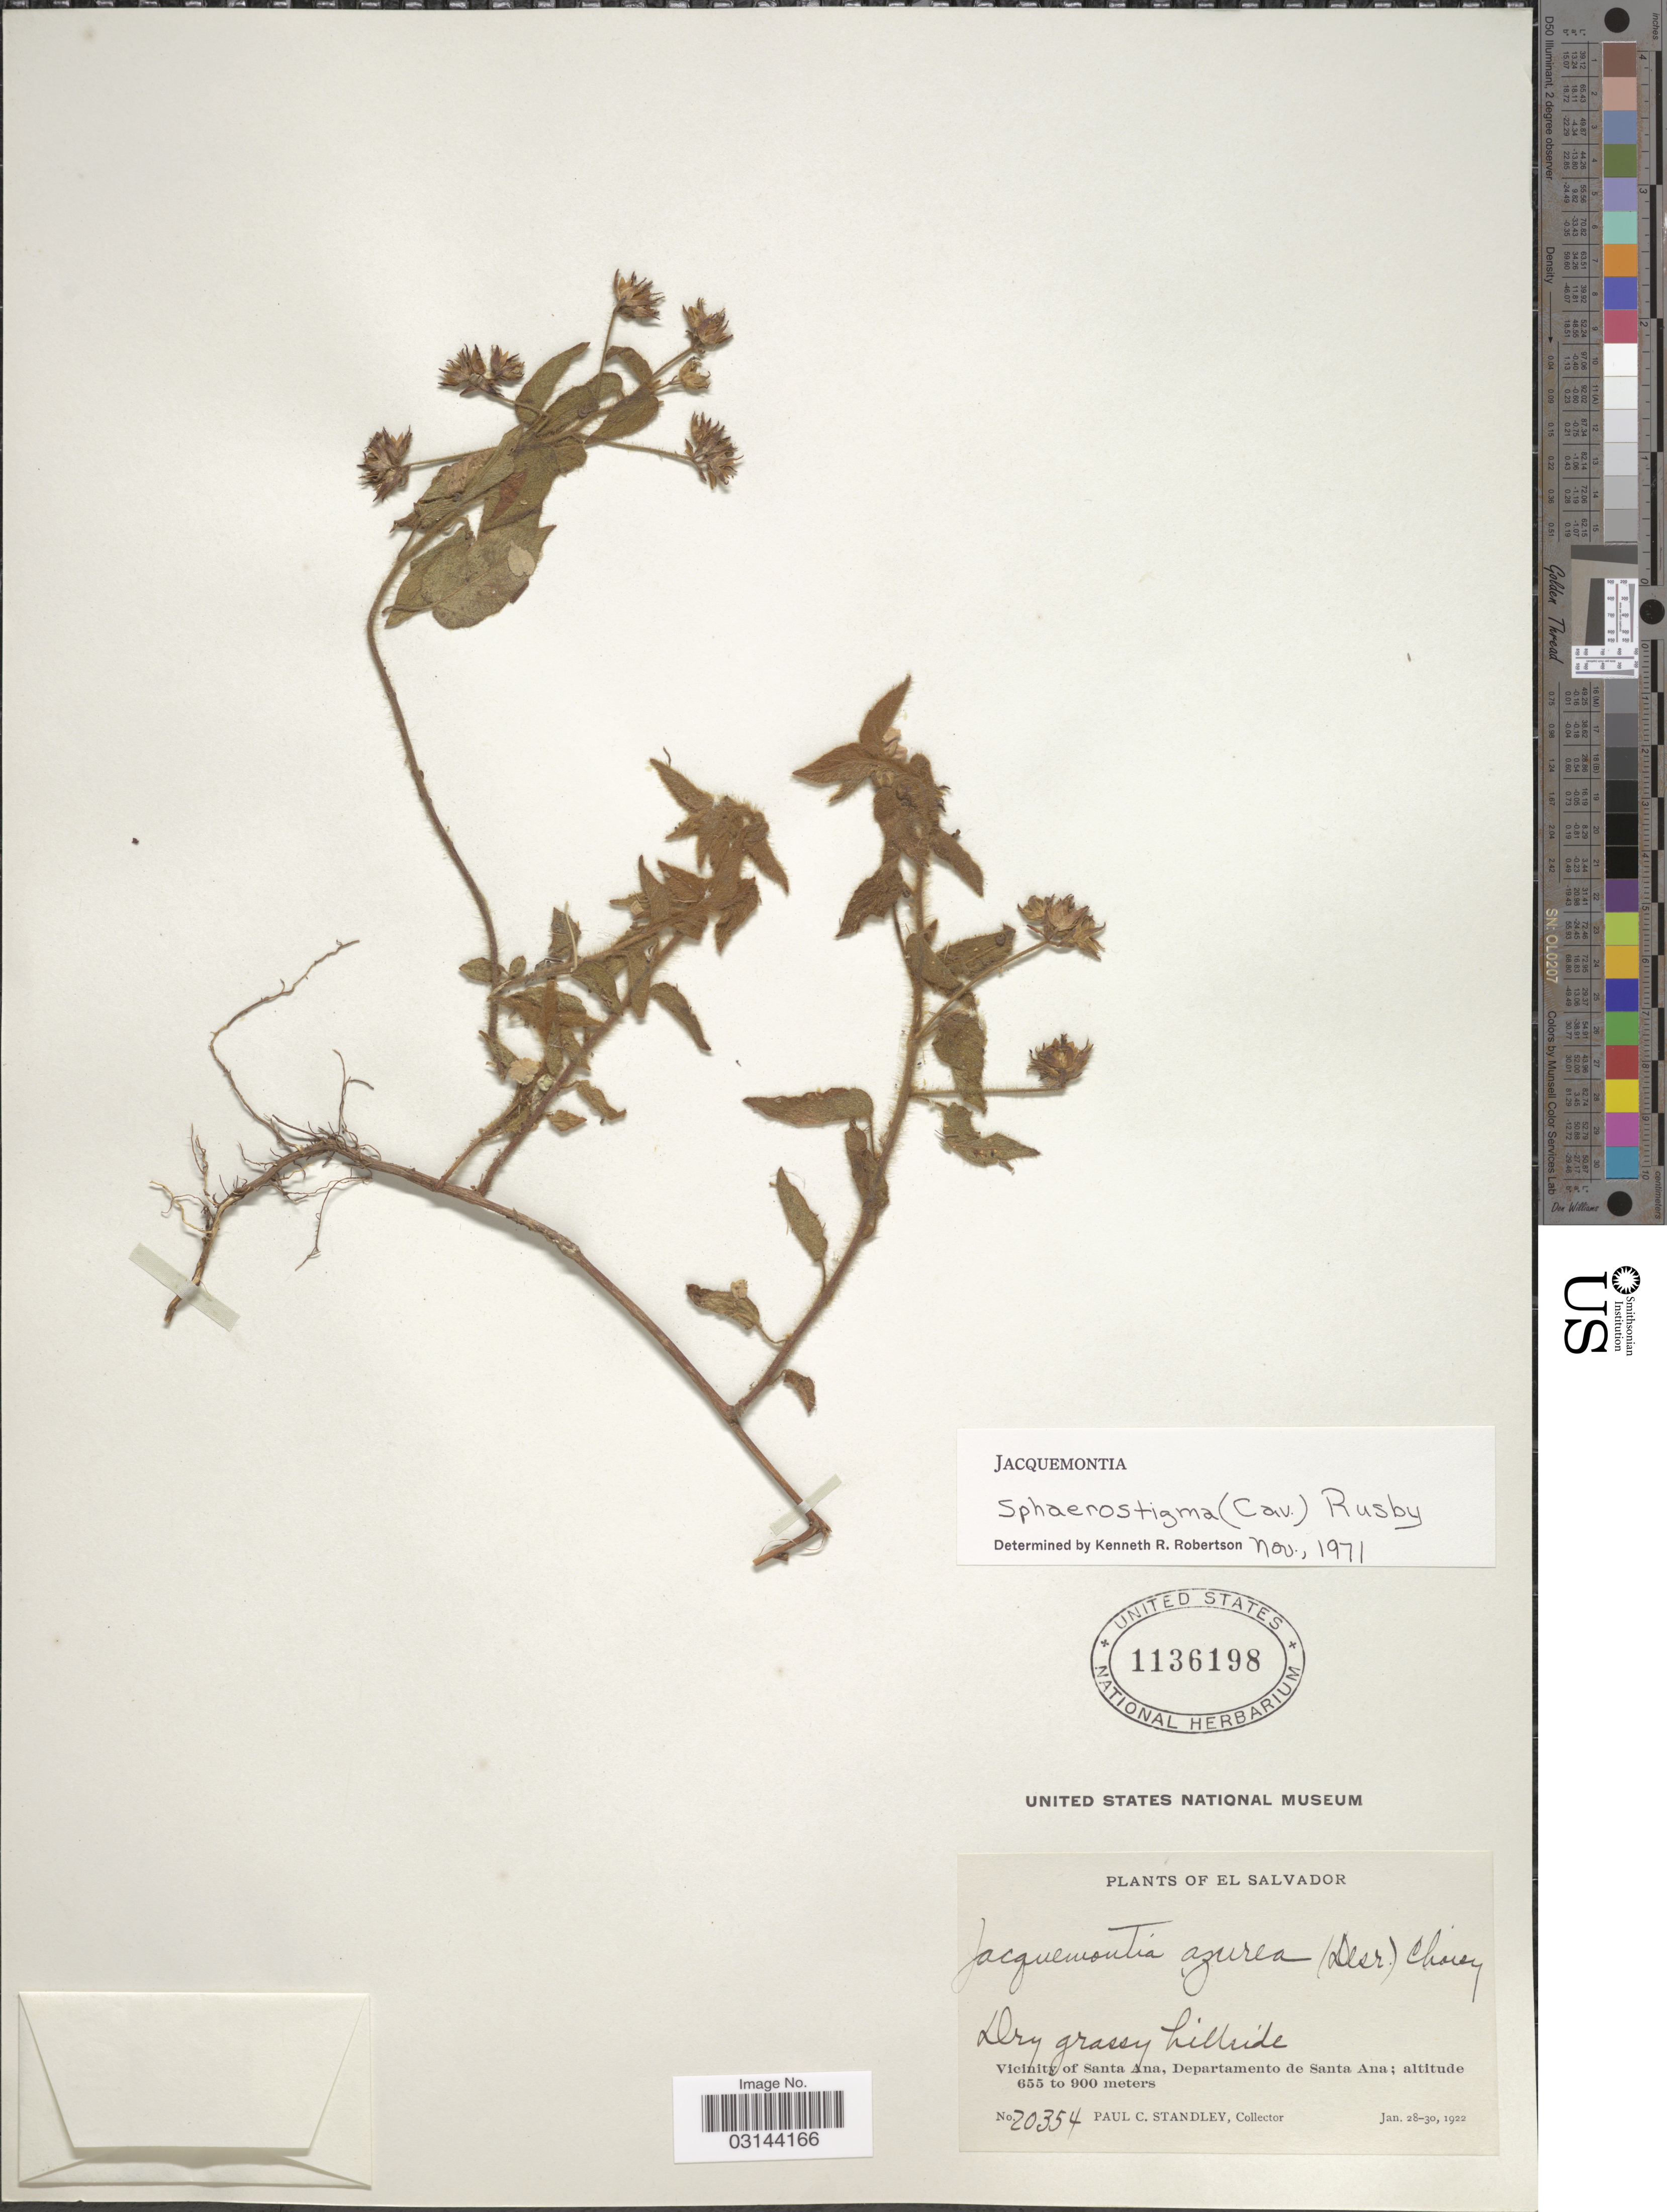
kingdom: Plantae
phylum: Tracheophyta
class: Magnoliopsida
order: Solanales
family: Convolvulaceae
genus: Jacquemontia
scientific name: Jacquemontia sphaerostigma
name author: (Cav.) Rusby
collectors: P. C. Standley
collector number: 20354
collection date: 1922-01-28/1922-01-30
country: El Salvador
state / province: Santa Ana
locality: Vicinity of Santa Ana, Departamento de Santa Ana.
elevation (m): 655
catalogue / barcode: US 1136198